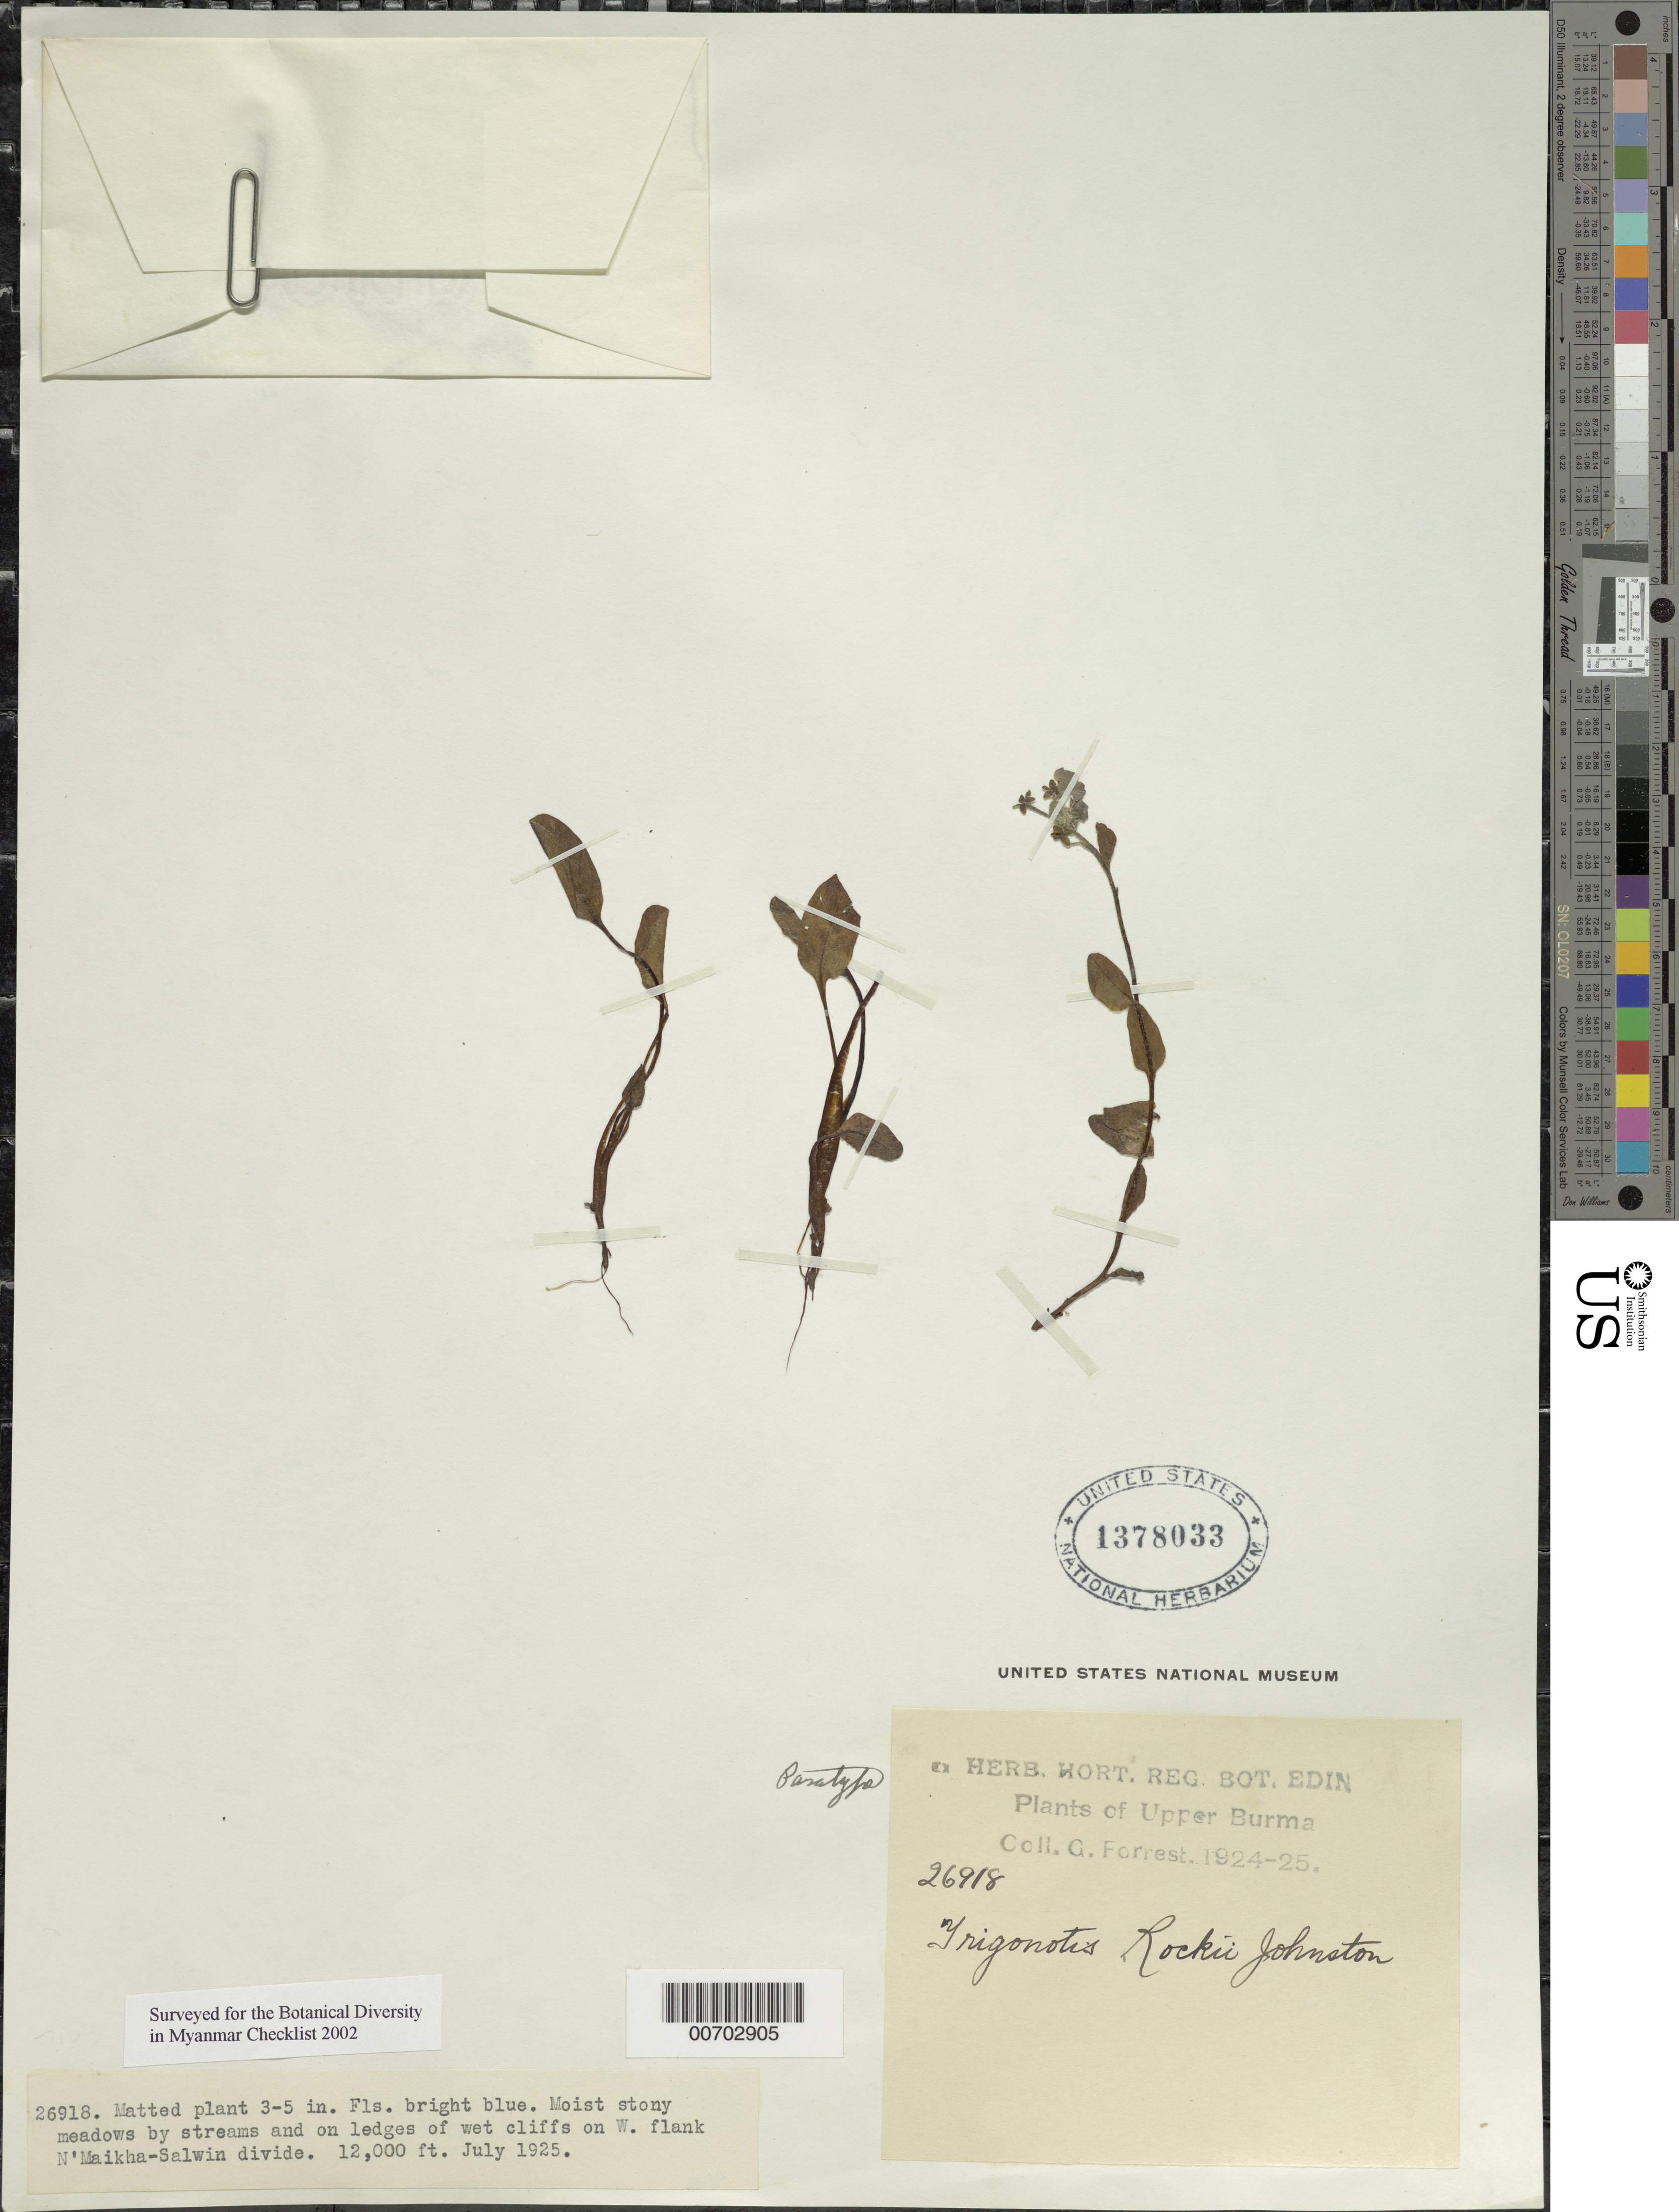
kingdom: Plantae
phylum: Tracheophyta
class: Magnoliopsida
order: Boraginales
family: Boraginaceae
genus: Trigonotis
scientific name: Trigonotis rockii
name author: I.M. Johnst.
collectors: G. Forrest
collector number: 26918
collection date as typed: Jul 1925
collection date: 1925-07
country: Myanmar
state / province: Kachin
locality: N'Maikha-Salwin Divide, W flank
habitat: Moist stony meadows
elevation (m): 3658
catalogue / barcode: US 1378033